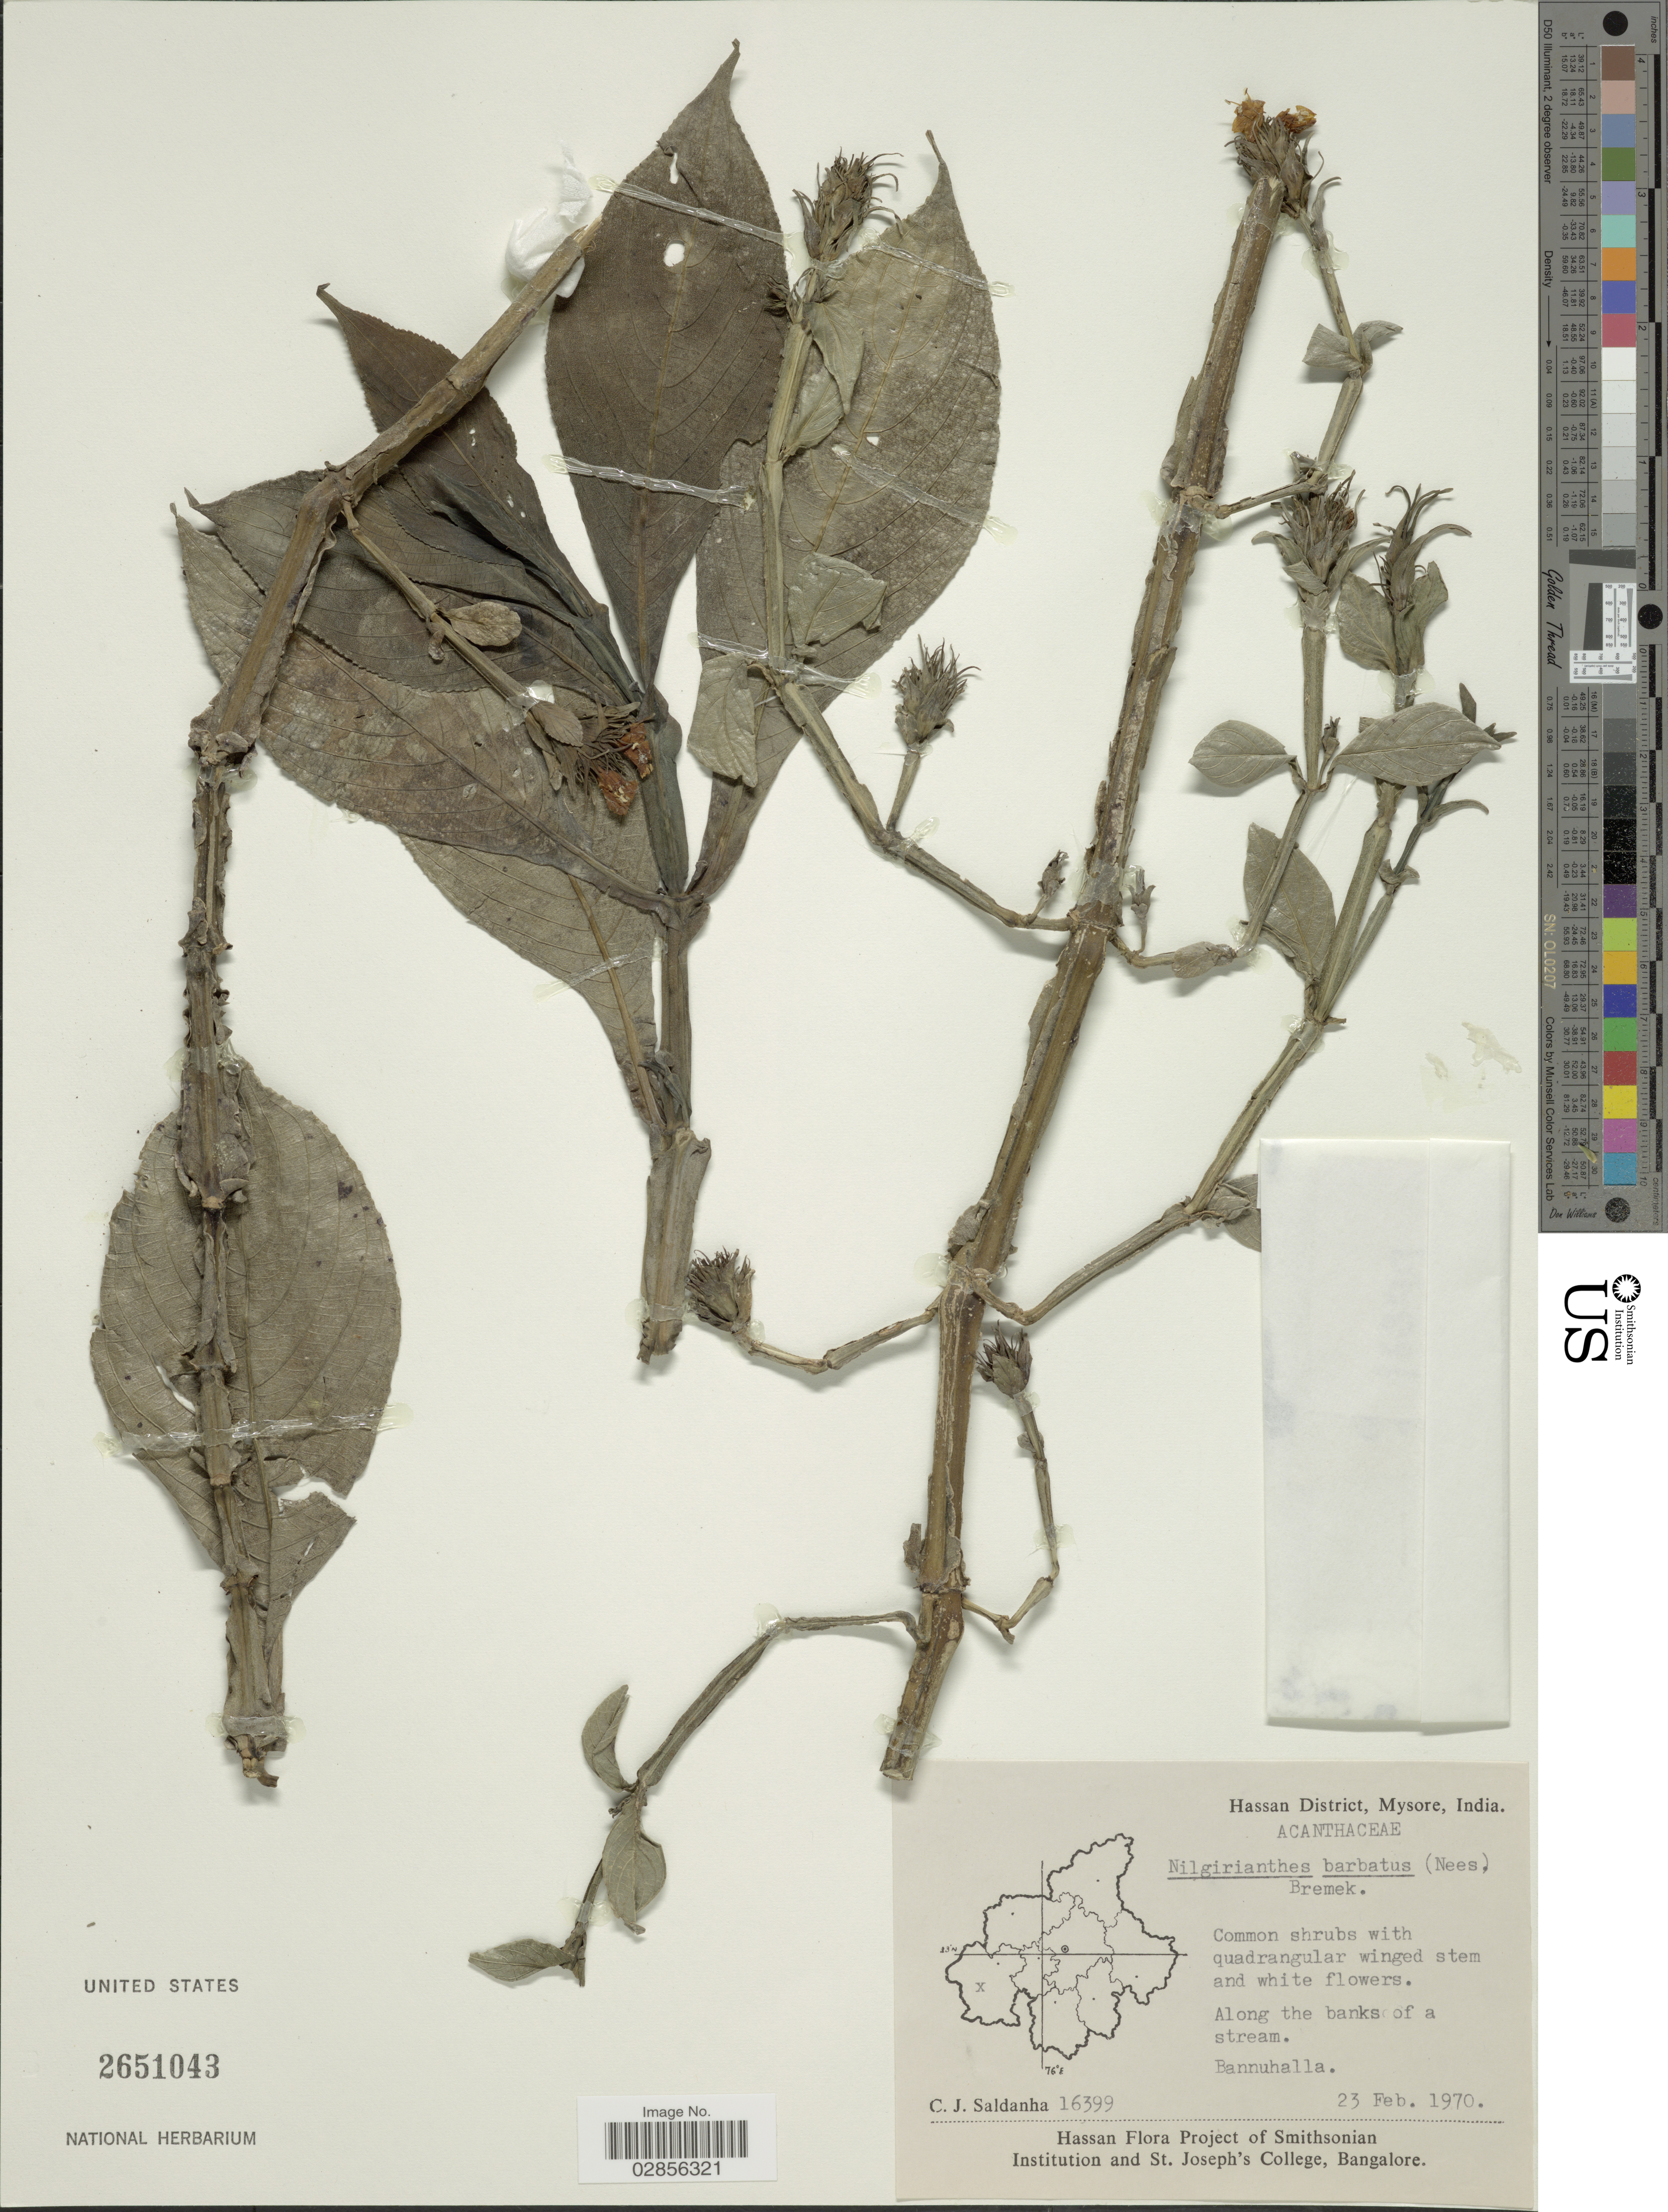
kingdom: Plantae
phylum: Tracheophyta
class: Magnoliopsida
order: Lamiales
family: Acanthaceae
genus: Strobilanthes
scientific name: Strobilanthes barbata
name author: Nees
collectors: C. J. Saldanha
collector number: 16399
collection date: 1970-02-23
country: India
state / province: Karnataka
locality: Hassan District, Mysore. Along the banks of a stream. Bannuhalla.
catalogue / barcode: US 2651043